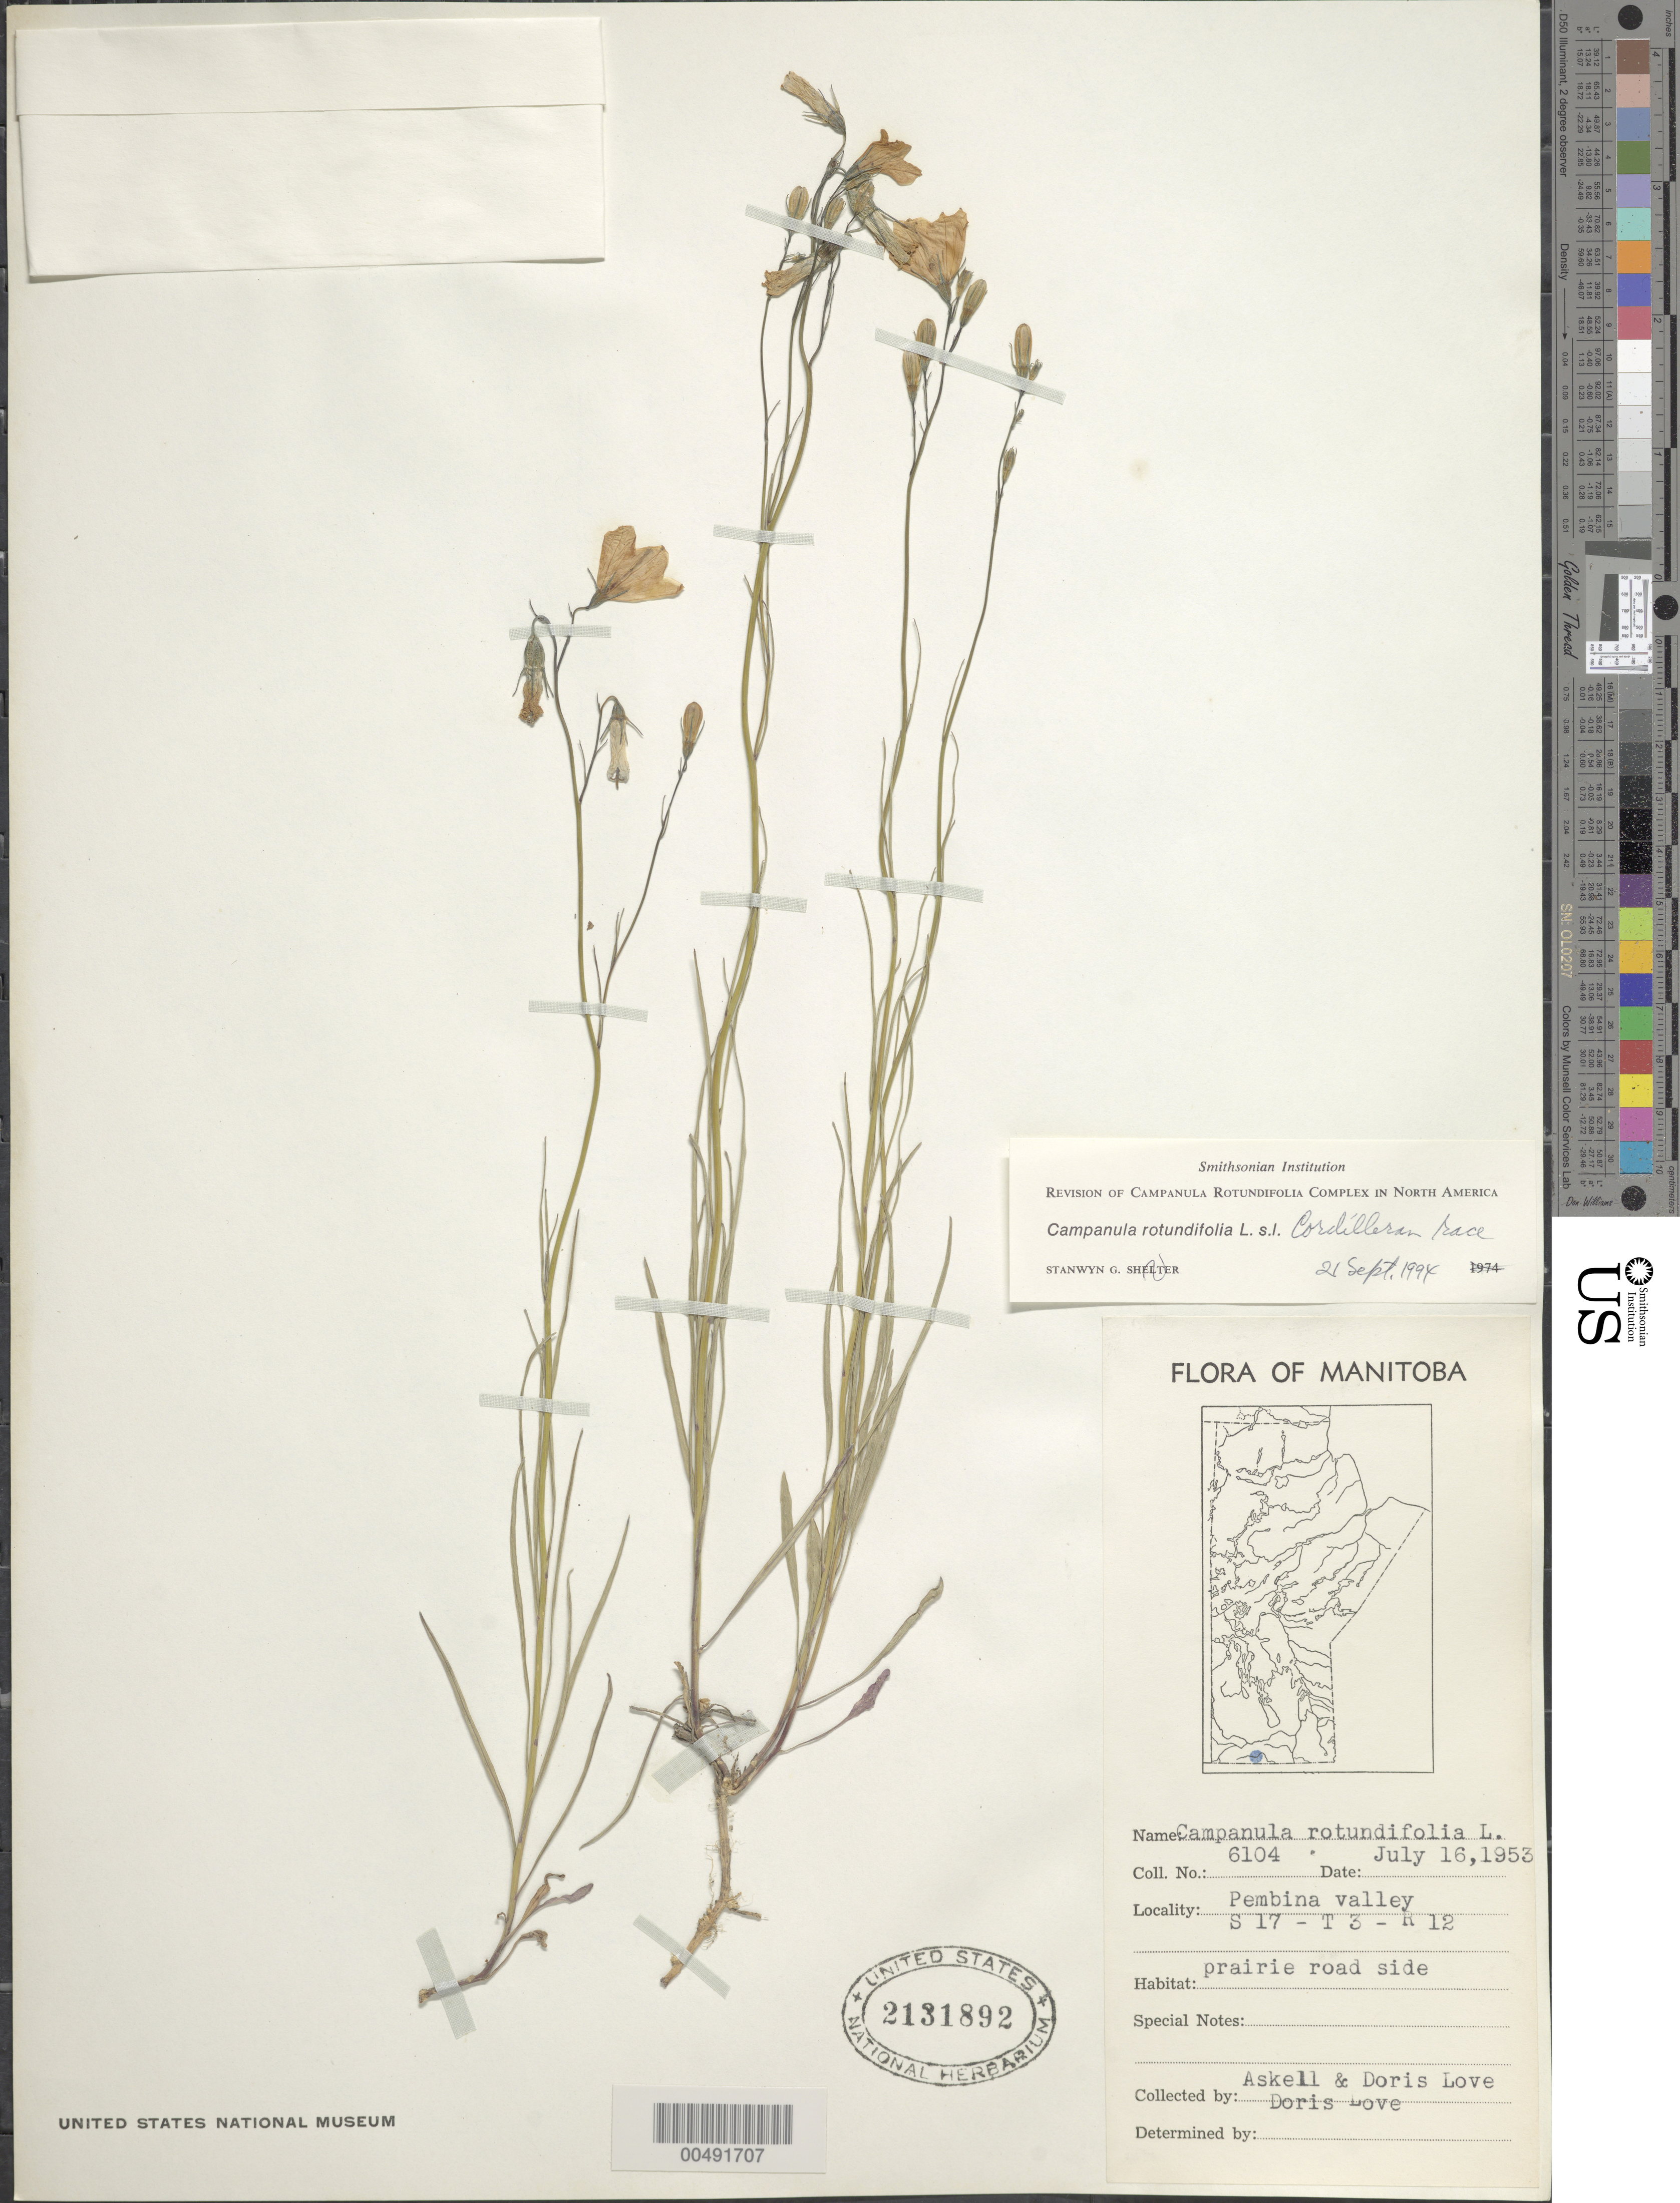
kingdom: Plantae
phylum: Tracheophyta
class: Magnoliopsida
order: Asterales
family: Campanulaceae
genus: Campanula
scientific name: Campanula rotundifolia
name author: L.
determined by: Löve, Doris B. M.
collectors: Á. Löve & D. Löve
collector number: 6104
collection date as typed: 16 Jul 1953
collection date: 1953-07-16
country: Canada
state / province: Manitoba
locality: Pembina Valley, S17-T3-R12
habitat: prairie roadside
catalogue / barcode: US 2131892